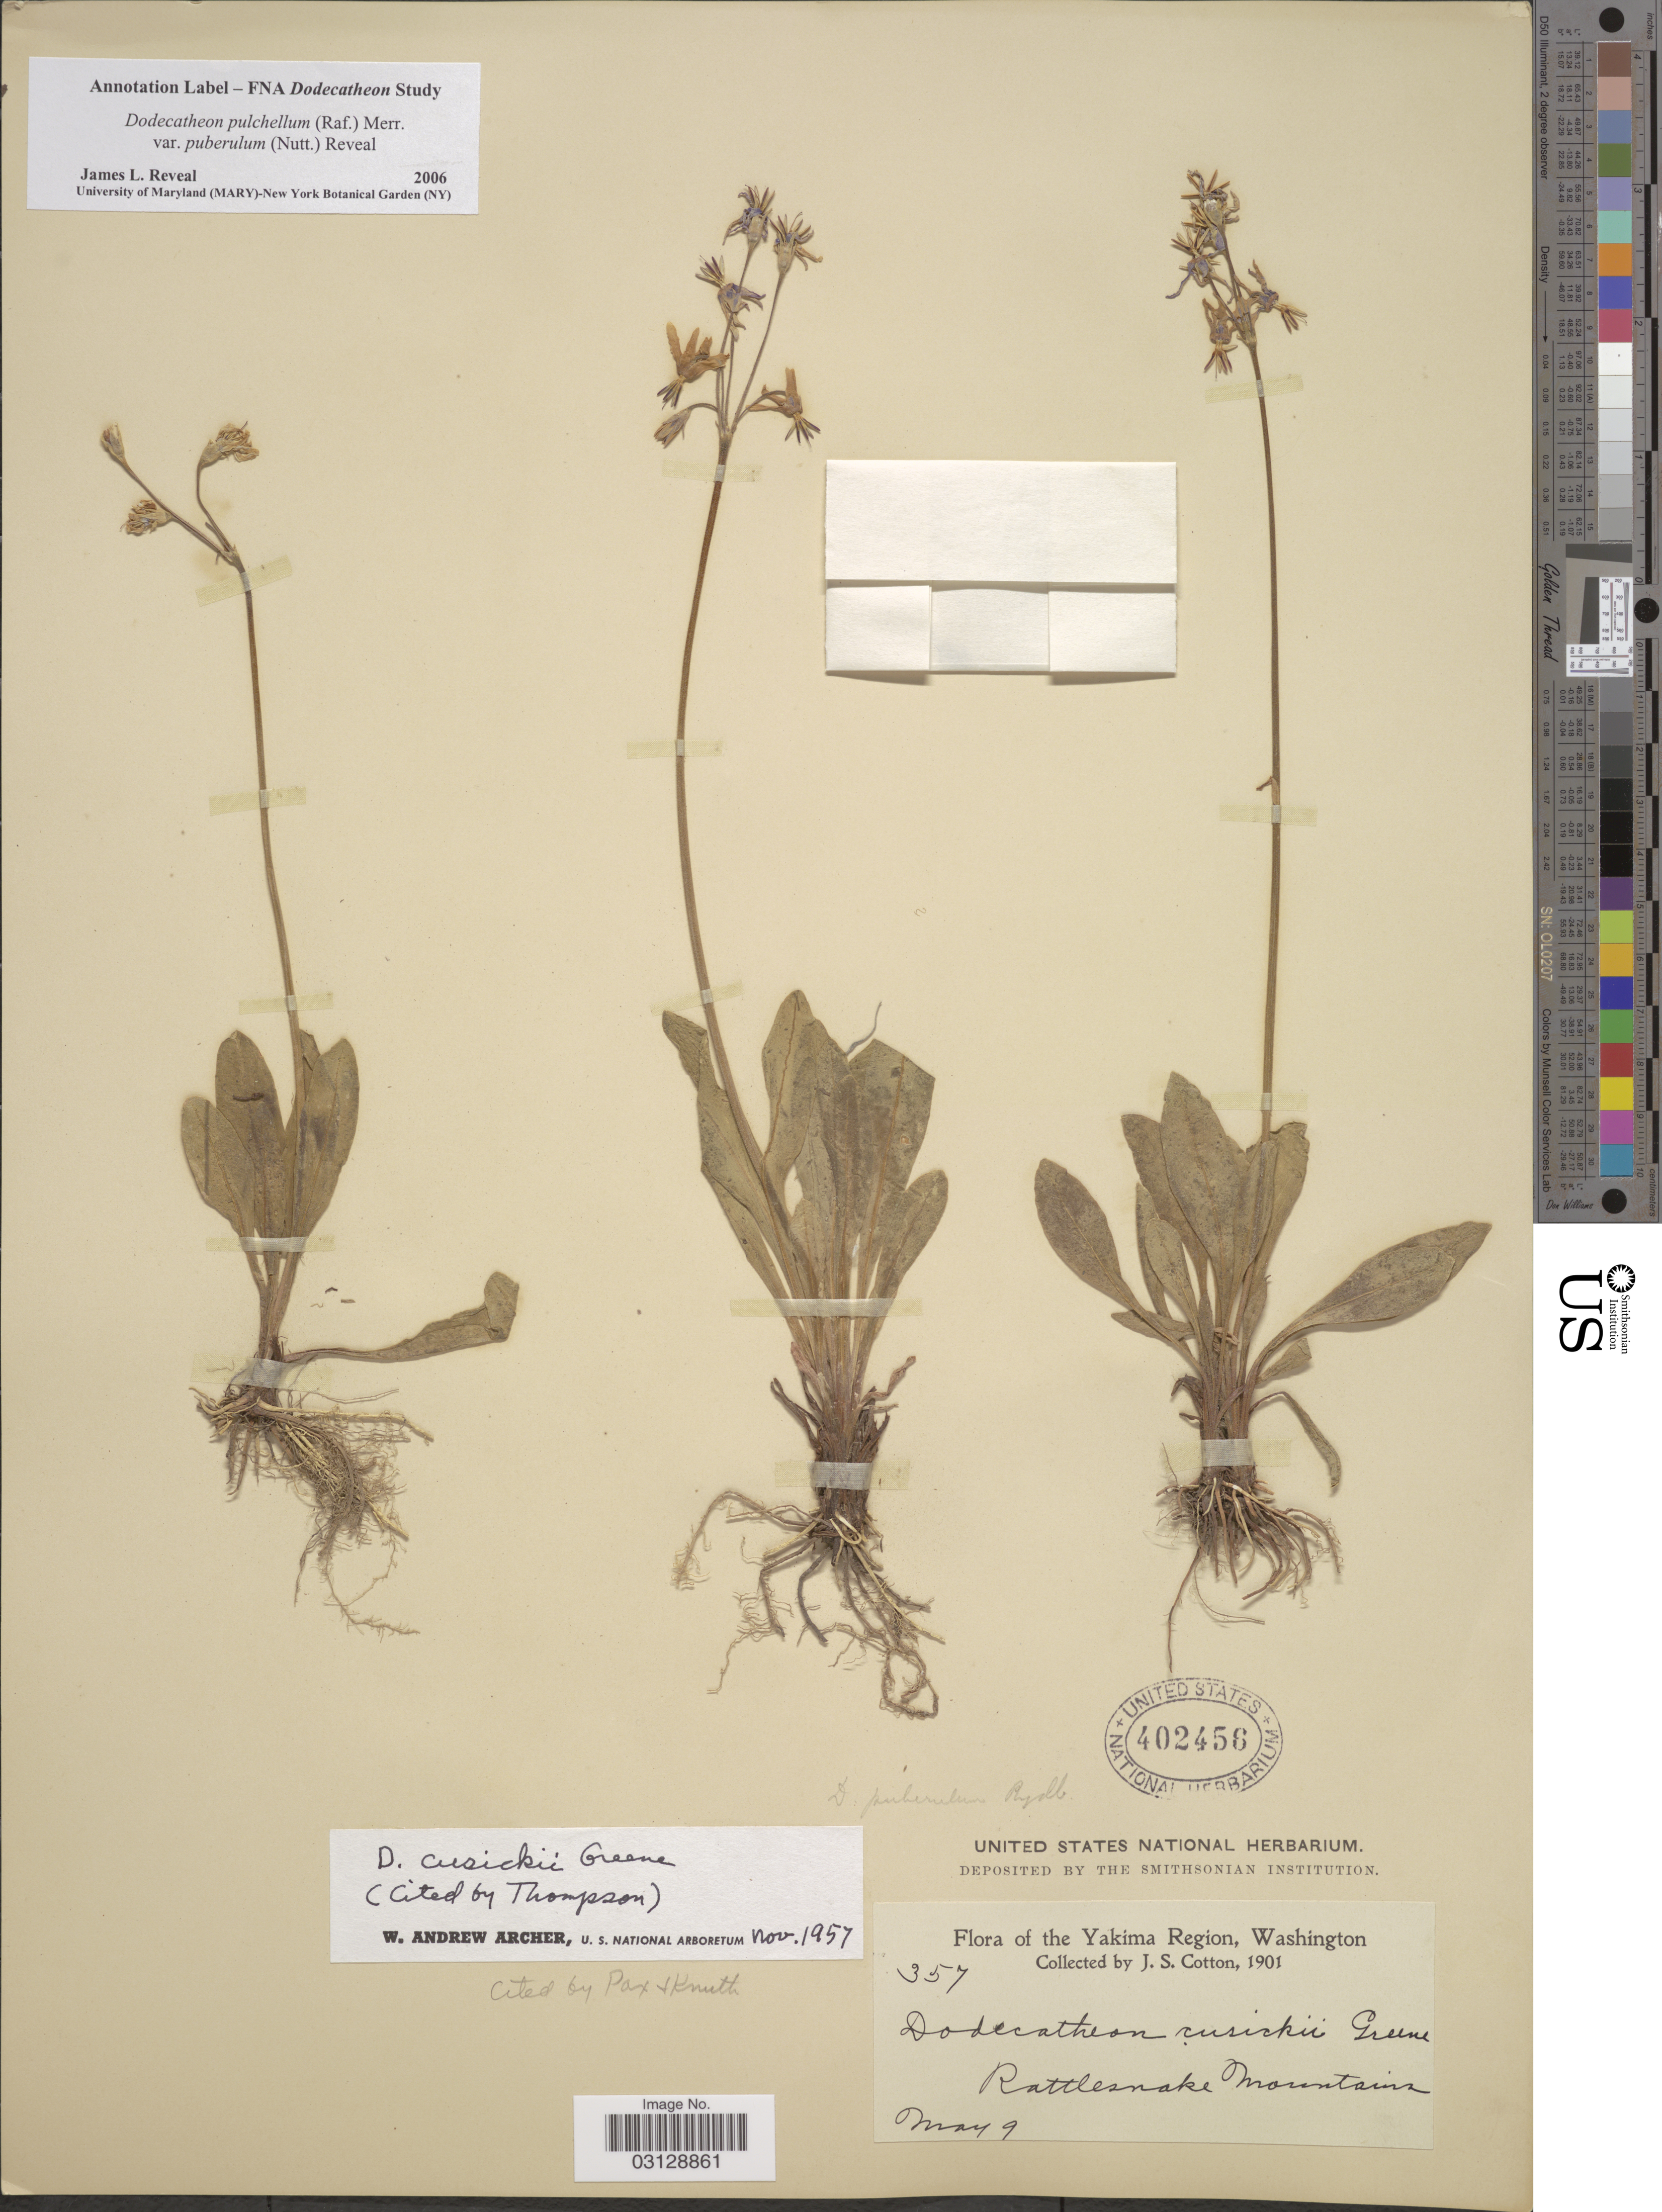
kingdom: Plantae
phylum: Tracheophyta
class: Magnoliopsida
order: Ericales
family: Primulaceae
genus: Dodecatheon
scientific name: Dodecatheon pulchellum var. cusickii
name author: (Greene) Reveal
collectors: J. S. Cotton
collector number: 357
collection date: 1901-05-09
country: United States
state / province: Washington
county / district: Yakima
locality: Yakima Region. Rattlesnake Mountain.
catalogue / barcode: US 402456